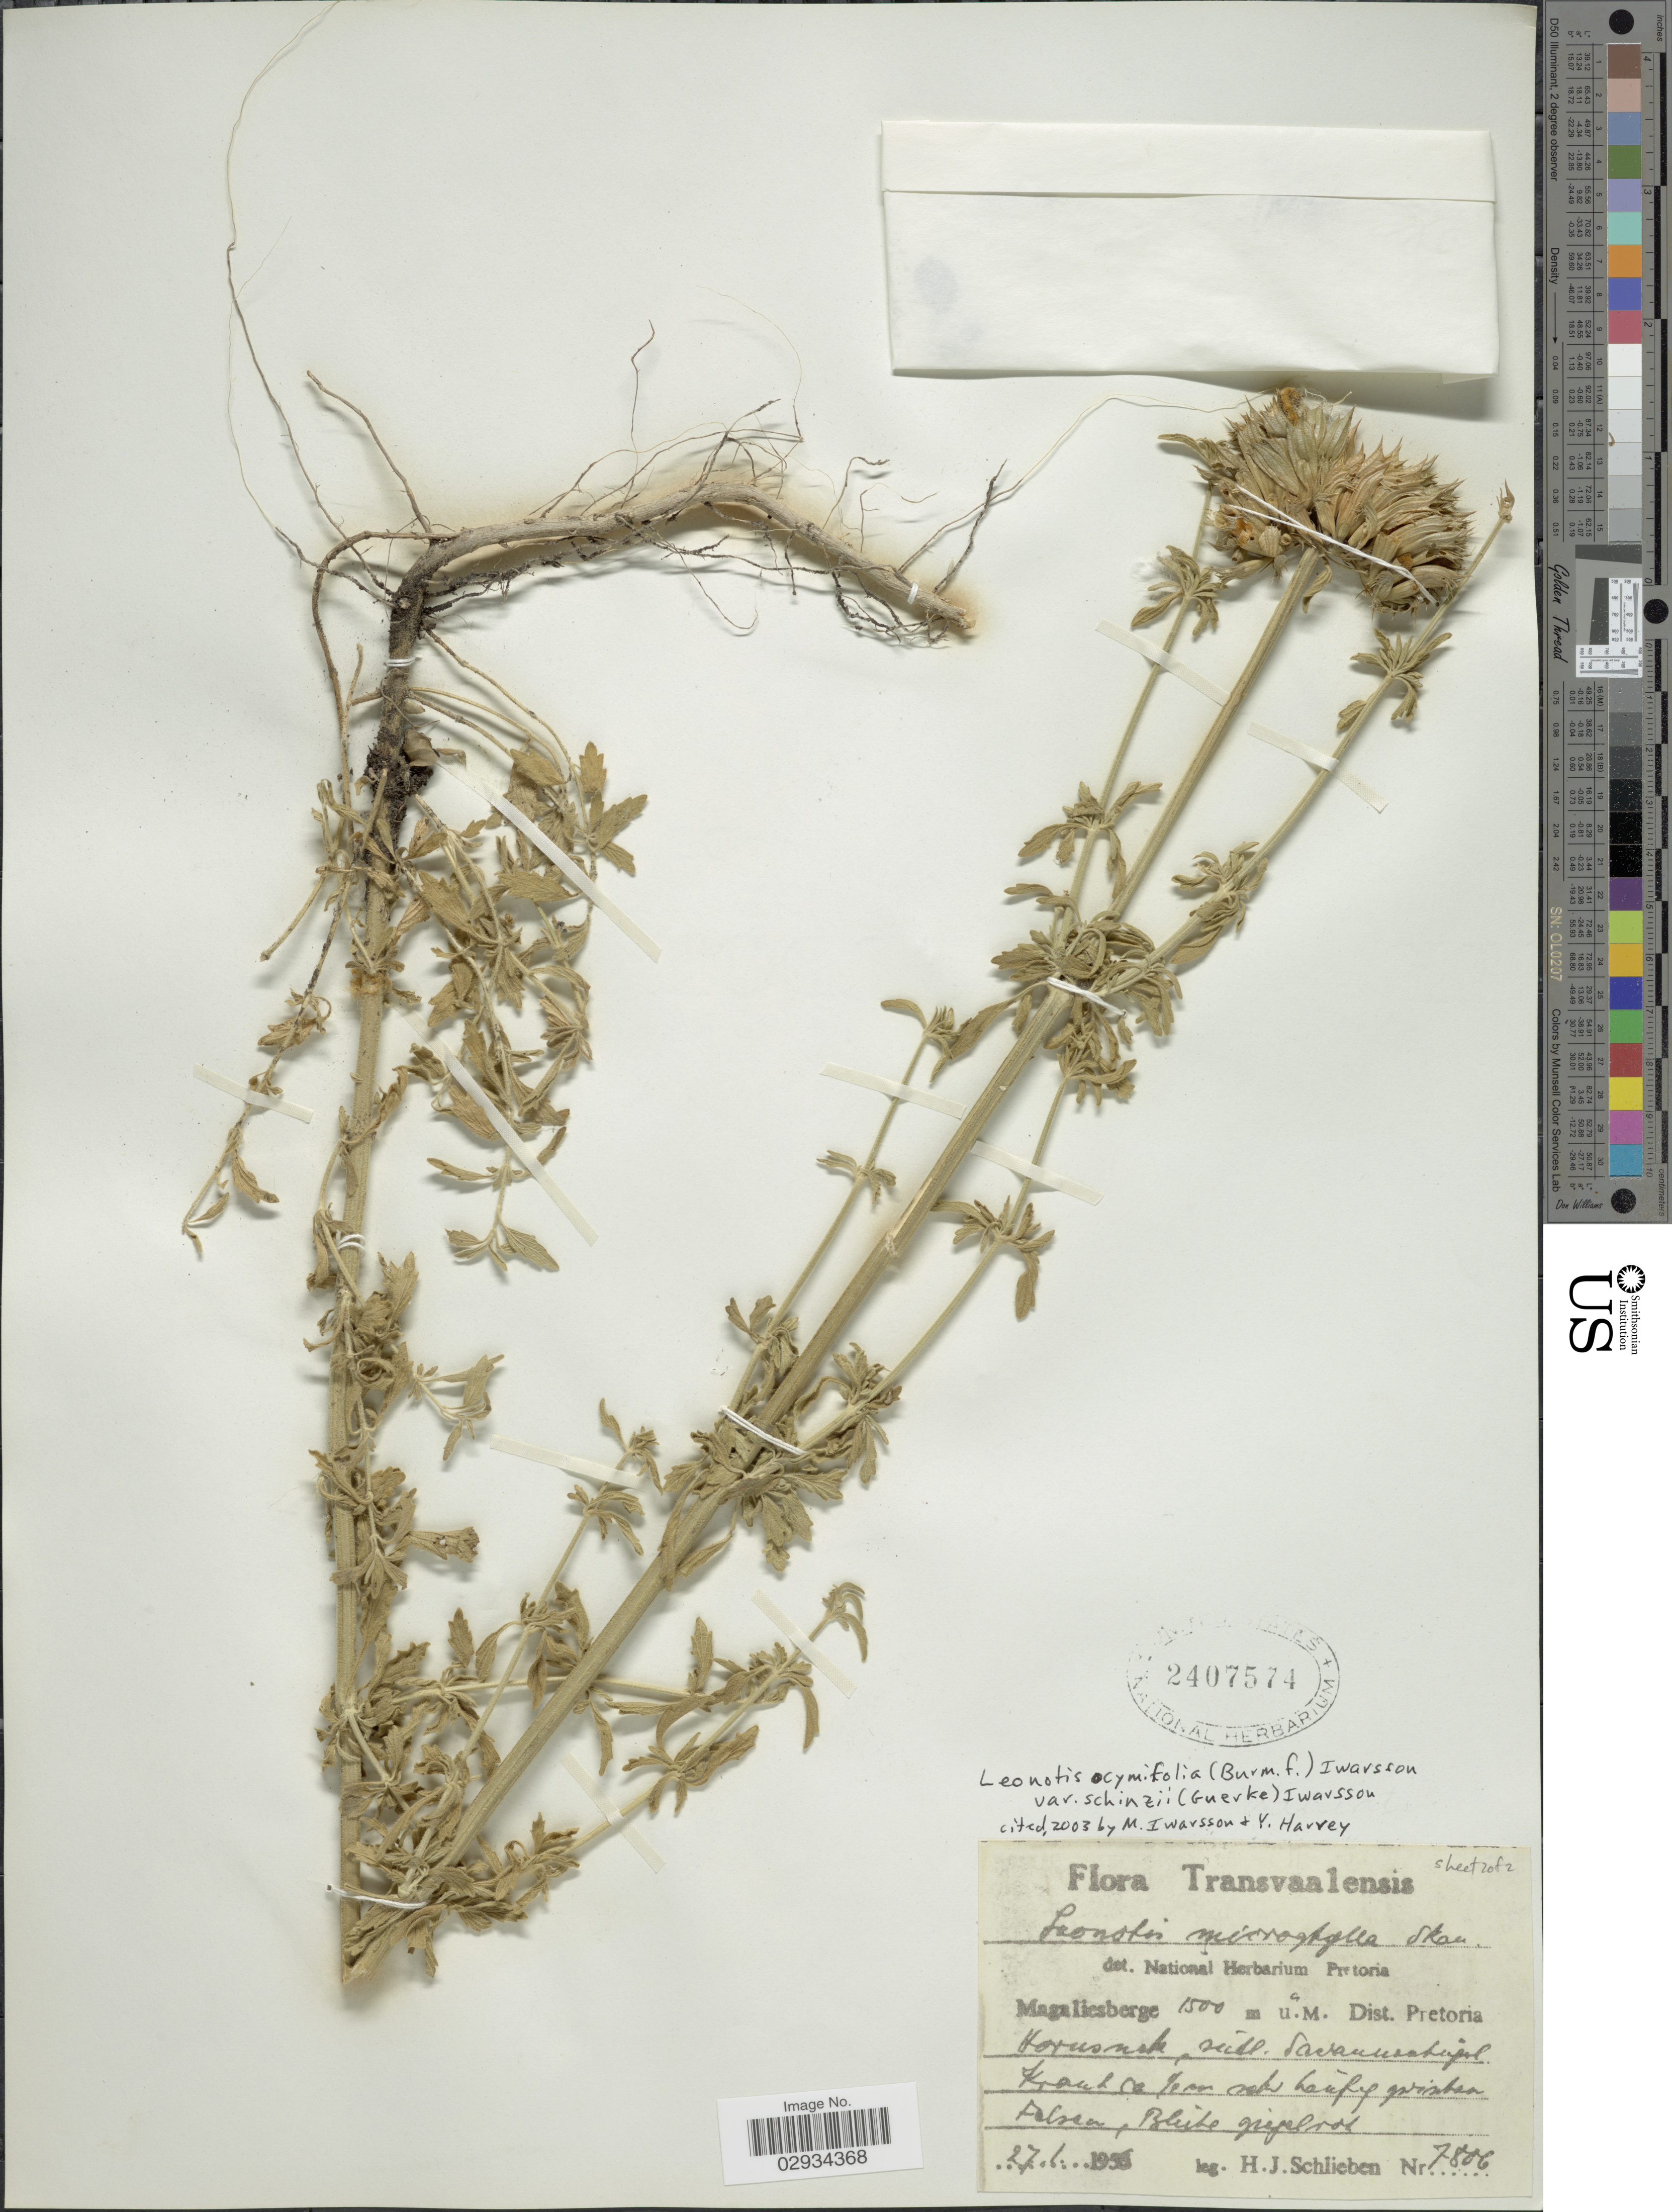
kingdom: Plantae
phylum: Tracheophyta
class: Magnoliopsida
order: Lamiales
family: Lamiaceae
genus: Leonotis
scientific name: Leonotis ocymifolia var. schinzii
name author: (Gürke) Iwarsson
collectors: H. J. Schlieben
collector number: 7806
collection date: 1956-01-27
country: South Africa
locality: Transvaalensis. Magaliesberge. Dist. Pretoria. Hornsnek, südl. Savannen hügel.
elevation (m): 1500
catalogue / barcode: US 2407574